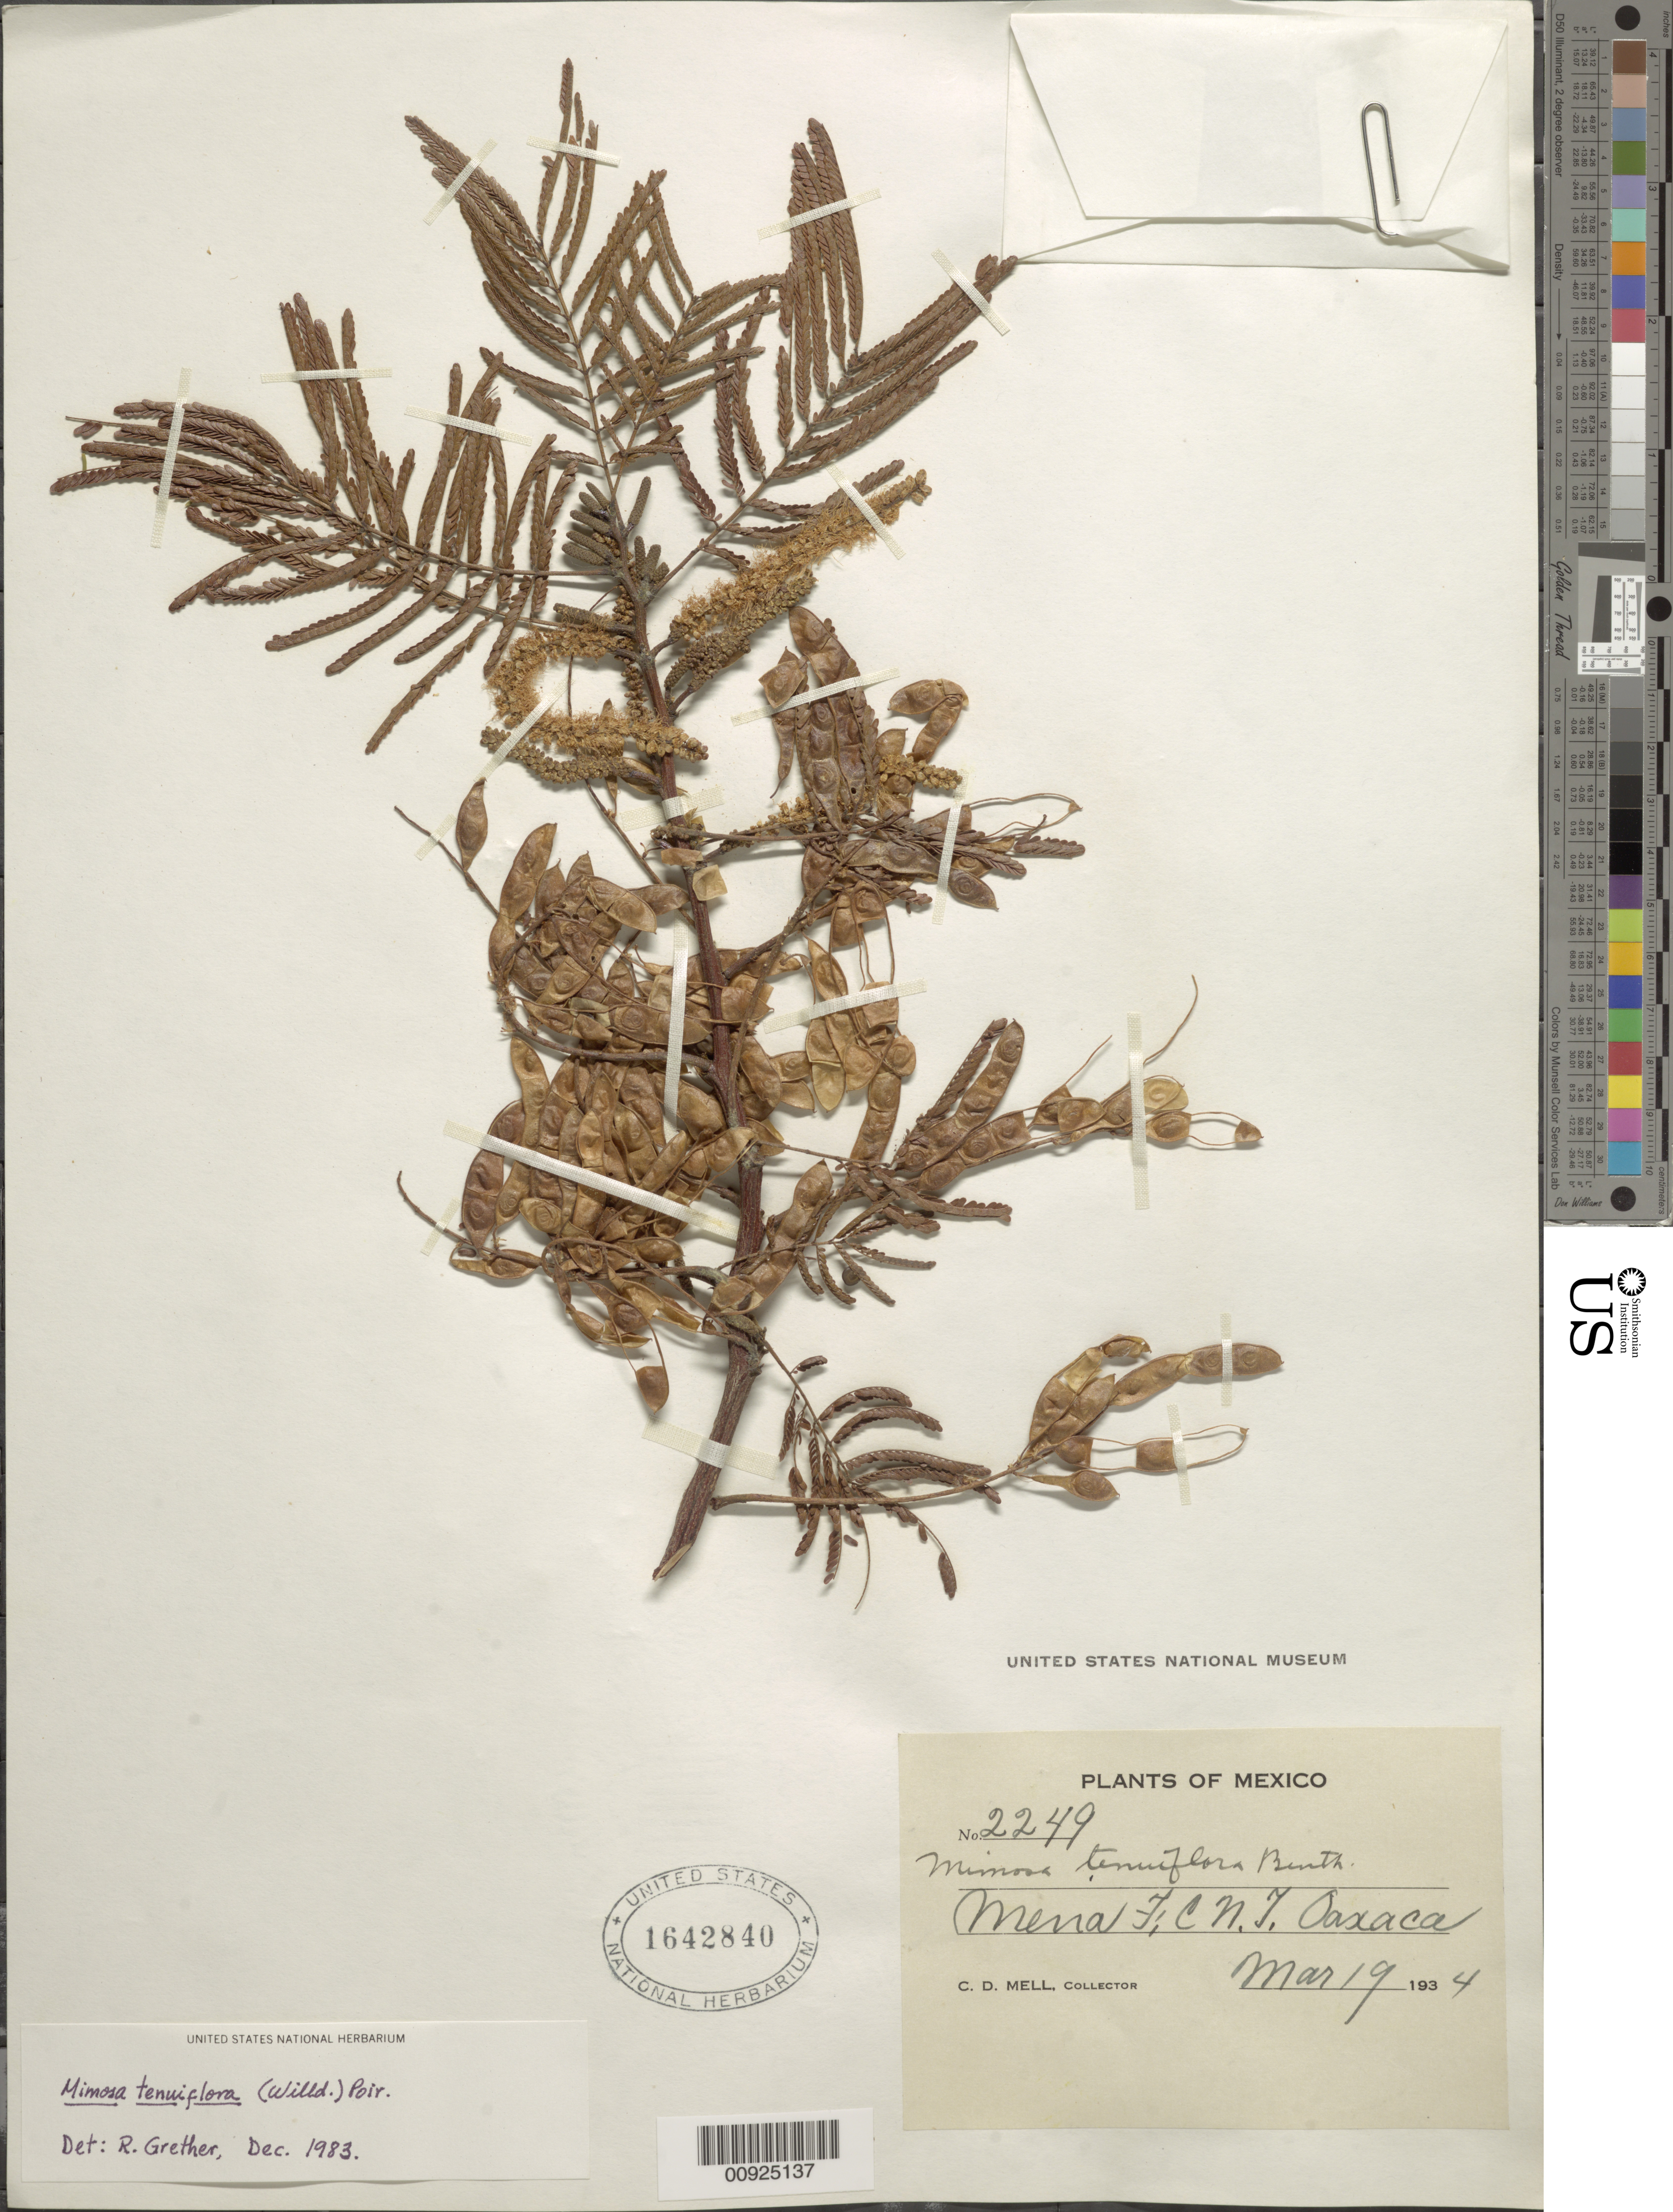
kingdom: Plantae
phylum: Tracheophyta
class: Magnoliopsida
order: Fabales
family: Fabaceae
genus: Mimosa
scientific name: Mimosa tenuiflora Benth., nom. illeg. hom.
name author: Benth.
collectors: C. D. Mell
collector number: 2249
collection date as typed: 19 Mar 1934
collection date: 1934-03-19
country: Mexico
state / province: Oaxaca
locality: Mena F.C.N.I., Oaxaca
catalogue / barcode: US 1642840